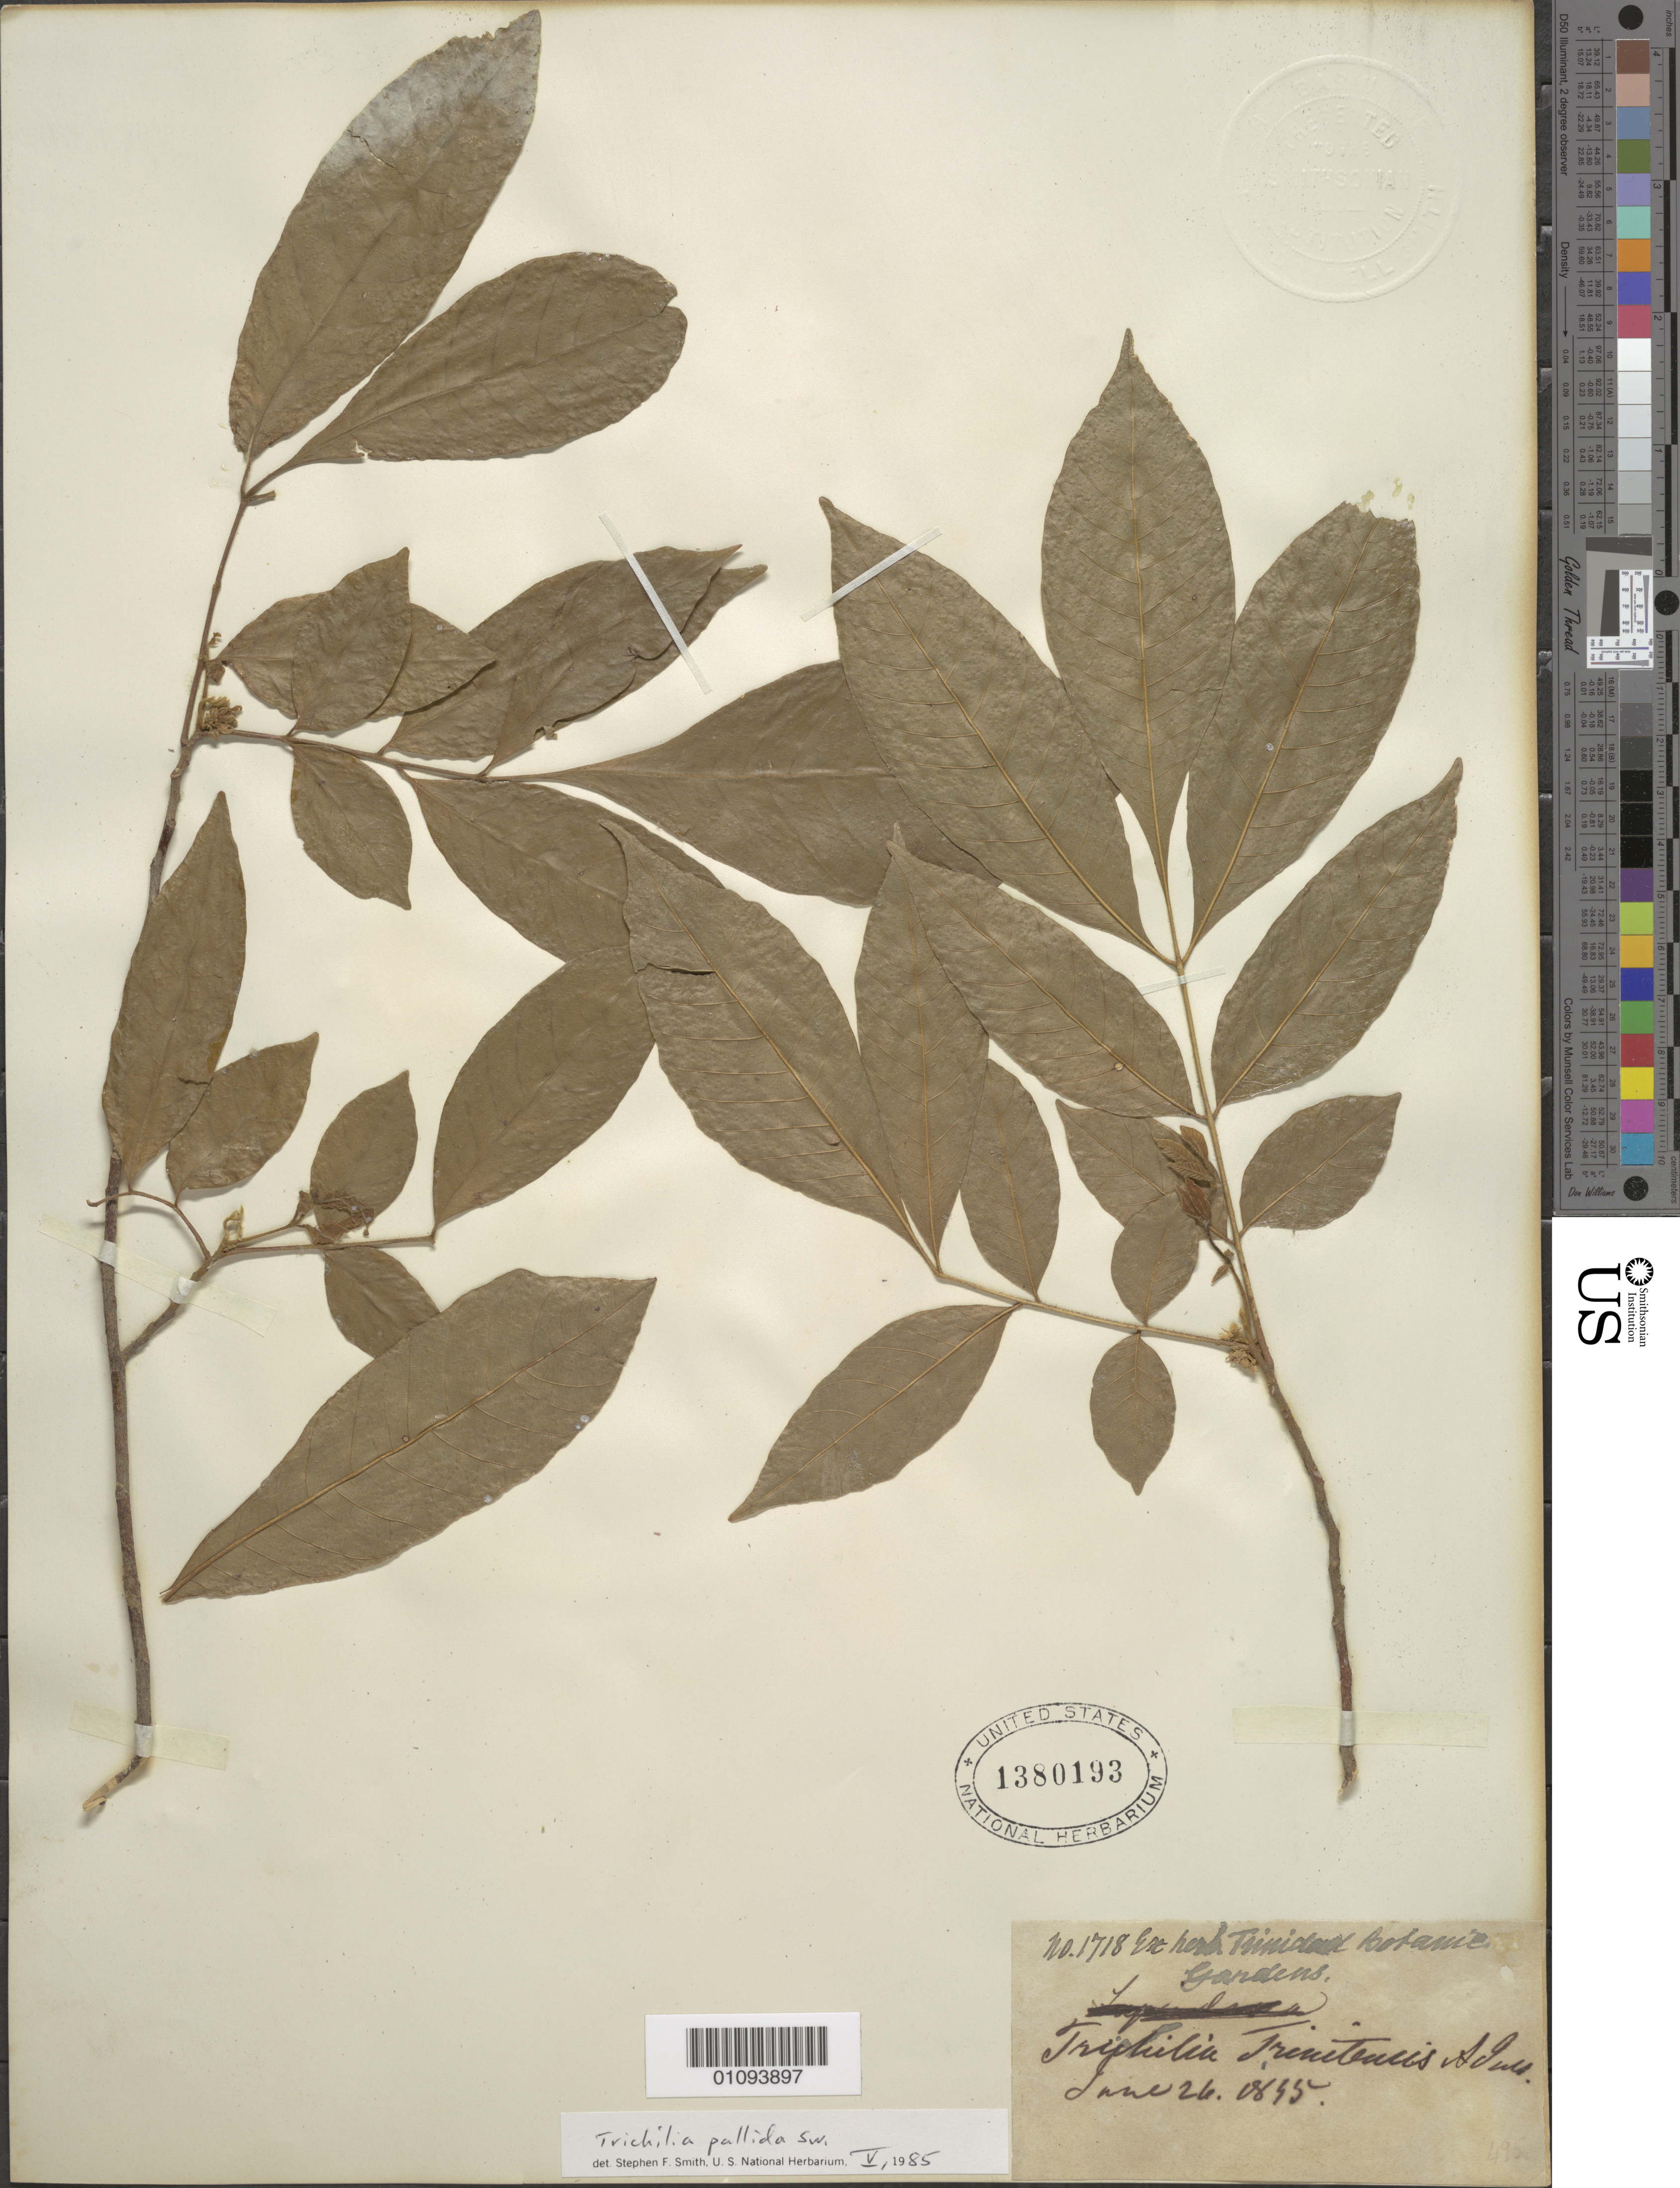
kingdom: Plantae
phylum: Tracheophyta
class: Magnoliopsida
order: Sapindales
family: Meliaceae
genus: Trichilia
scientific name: Trichilia pallida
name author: Sw.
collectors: Botanic Gardens Herbarium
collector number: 1718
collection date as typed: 26 Jun 1895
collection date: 1895-06-26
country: Trinidad and Tobago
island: Trinidad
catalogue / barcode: US 1380193